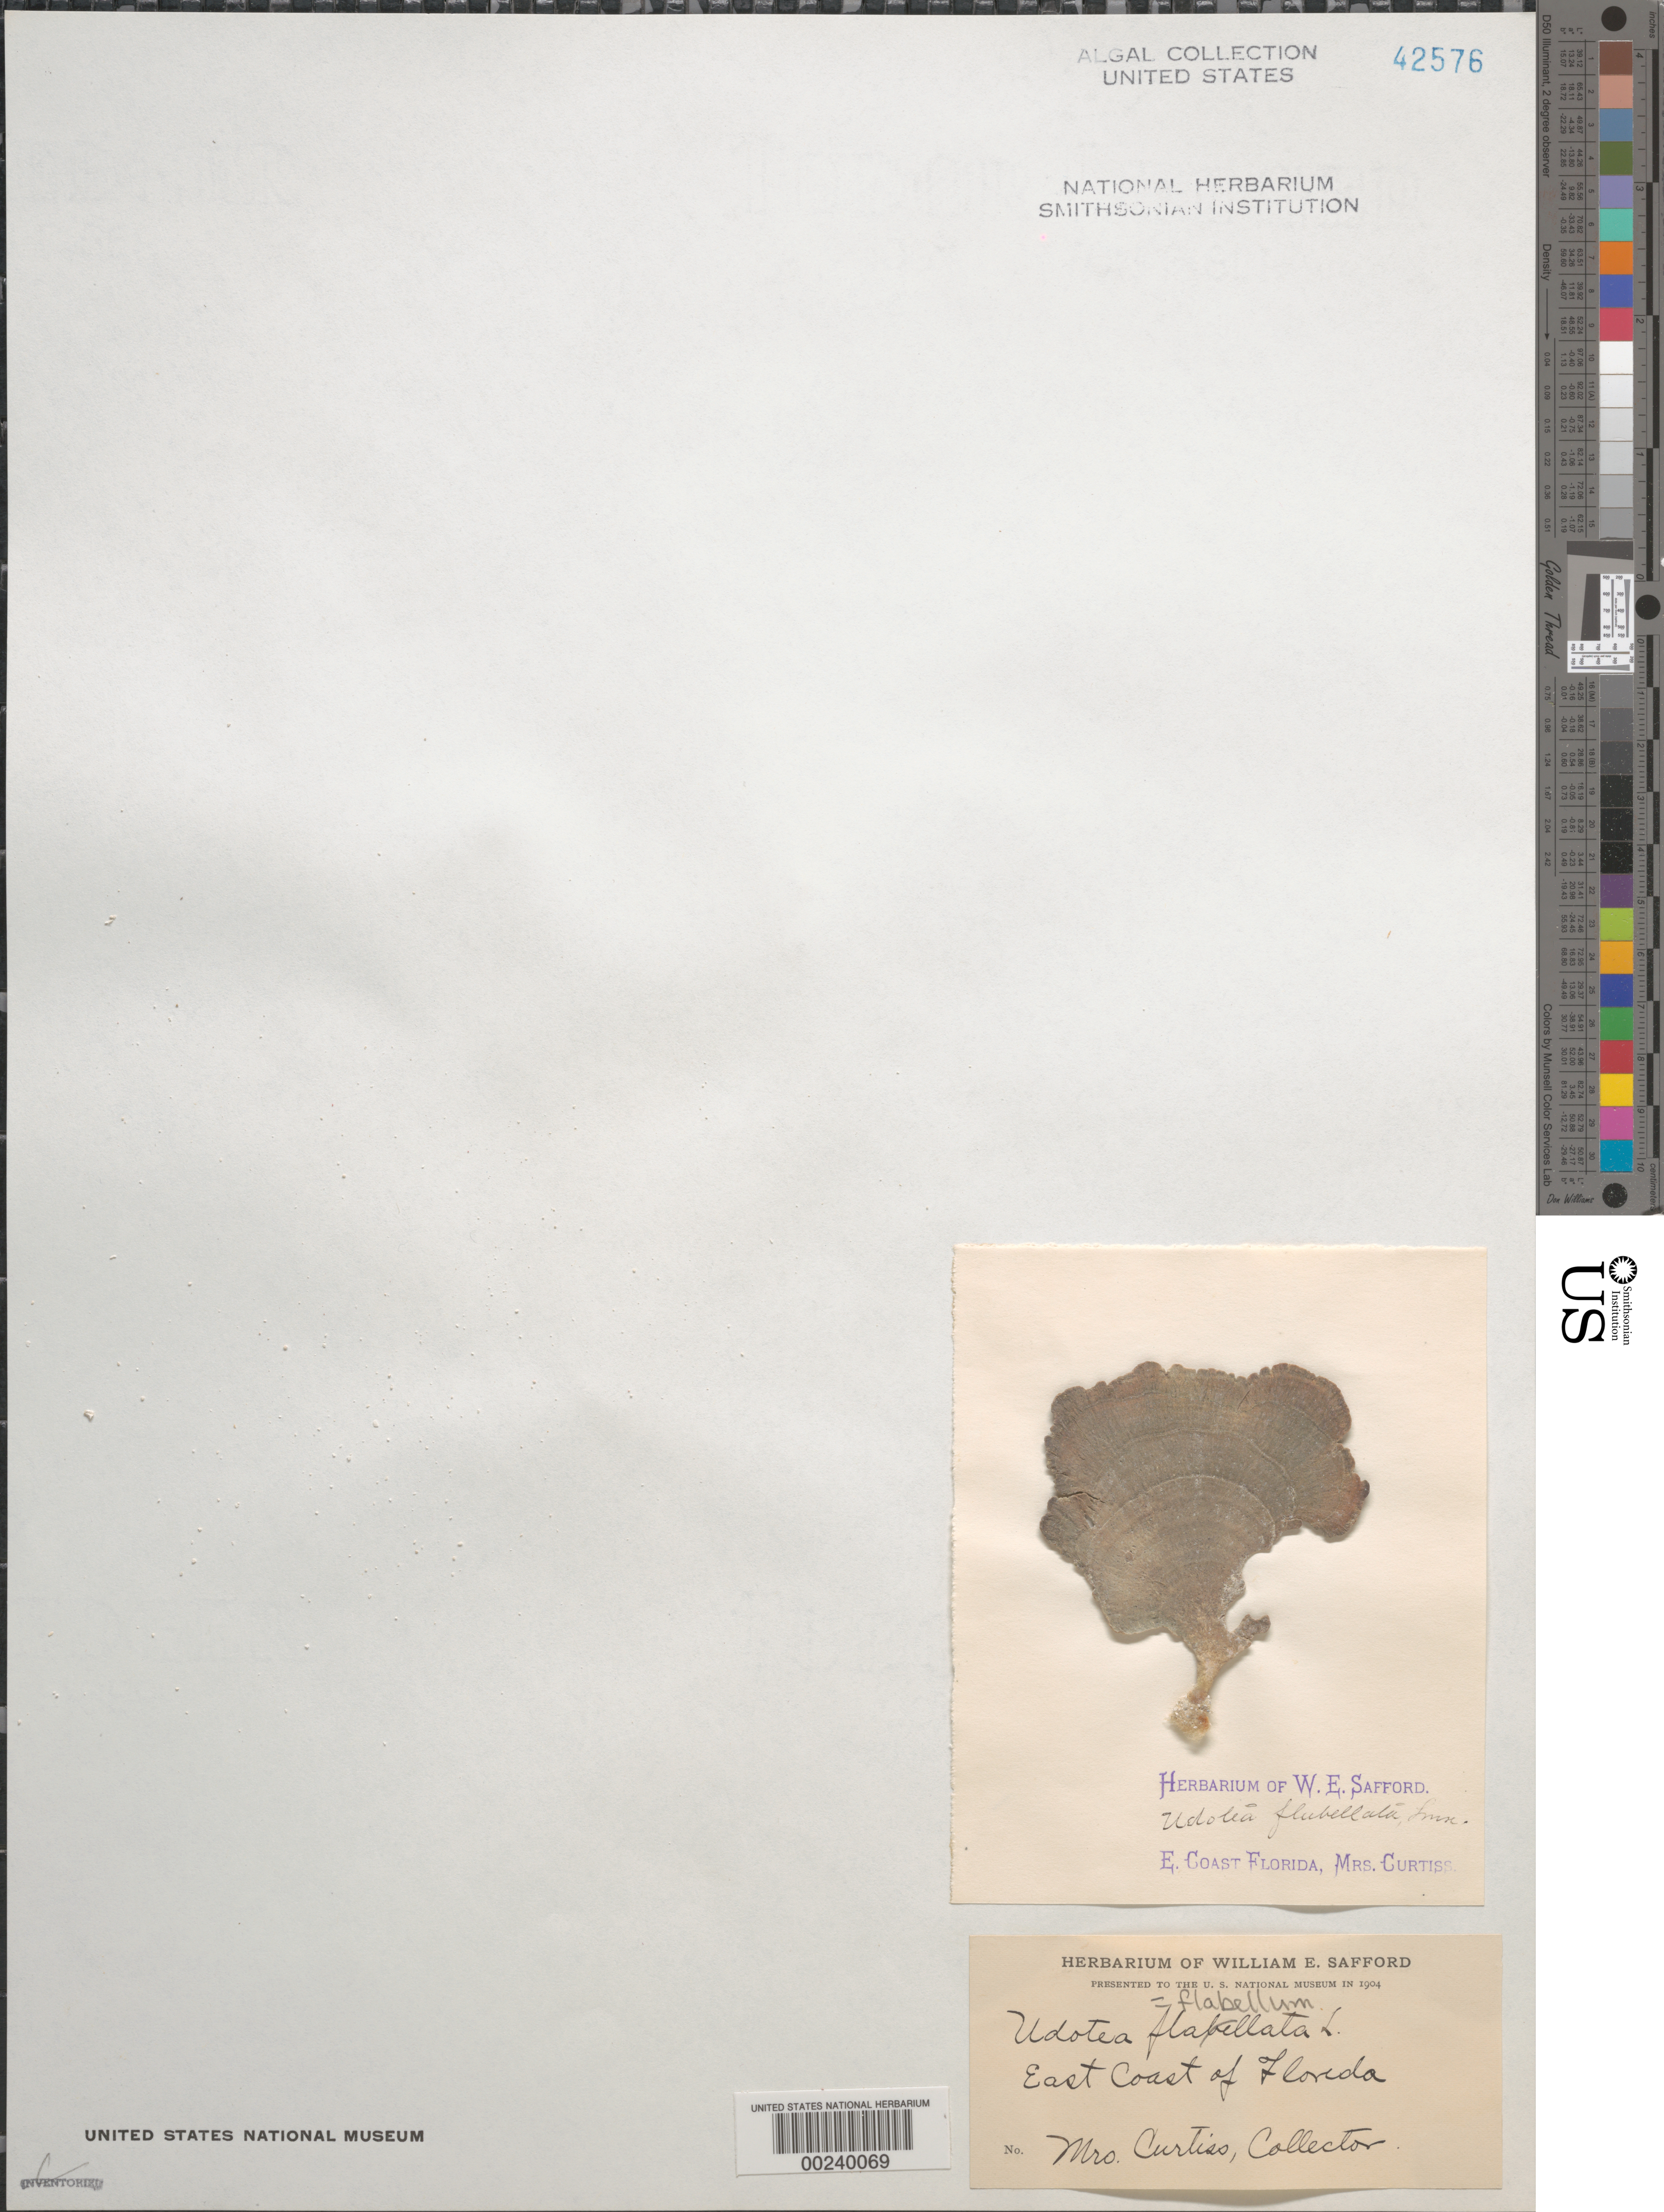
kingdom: Plantae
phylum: Chlorophyta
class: Ulvophyceae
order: Bryopsidales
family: Udoteaceae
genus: Udotea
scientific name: Udotea flabellum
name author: (J. Ellis & Sol.) M. Howe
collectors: F. A. Curtiss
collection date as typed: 18--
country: United States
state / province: Florida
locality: East coast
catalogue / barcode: US 42576